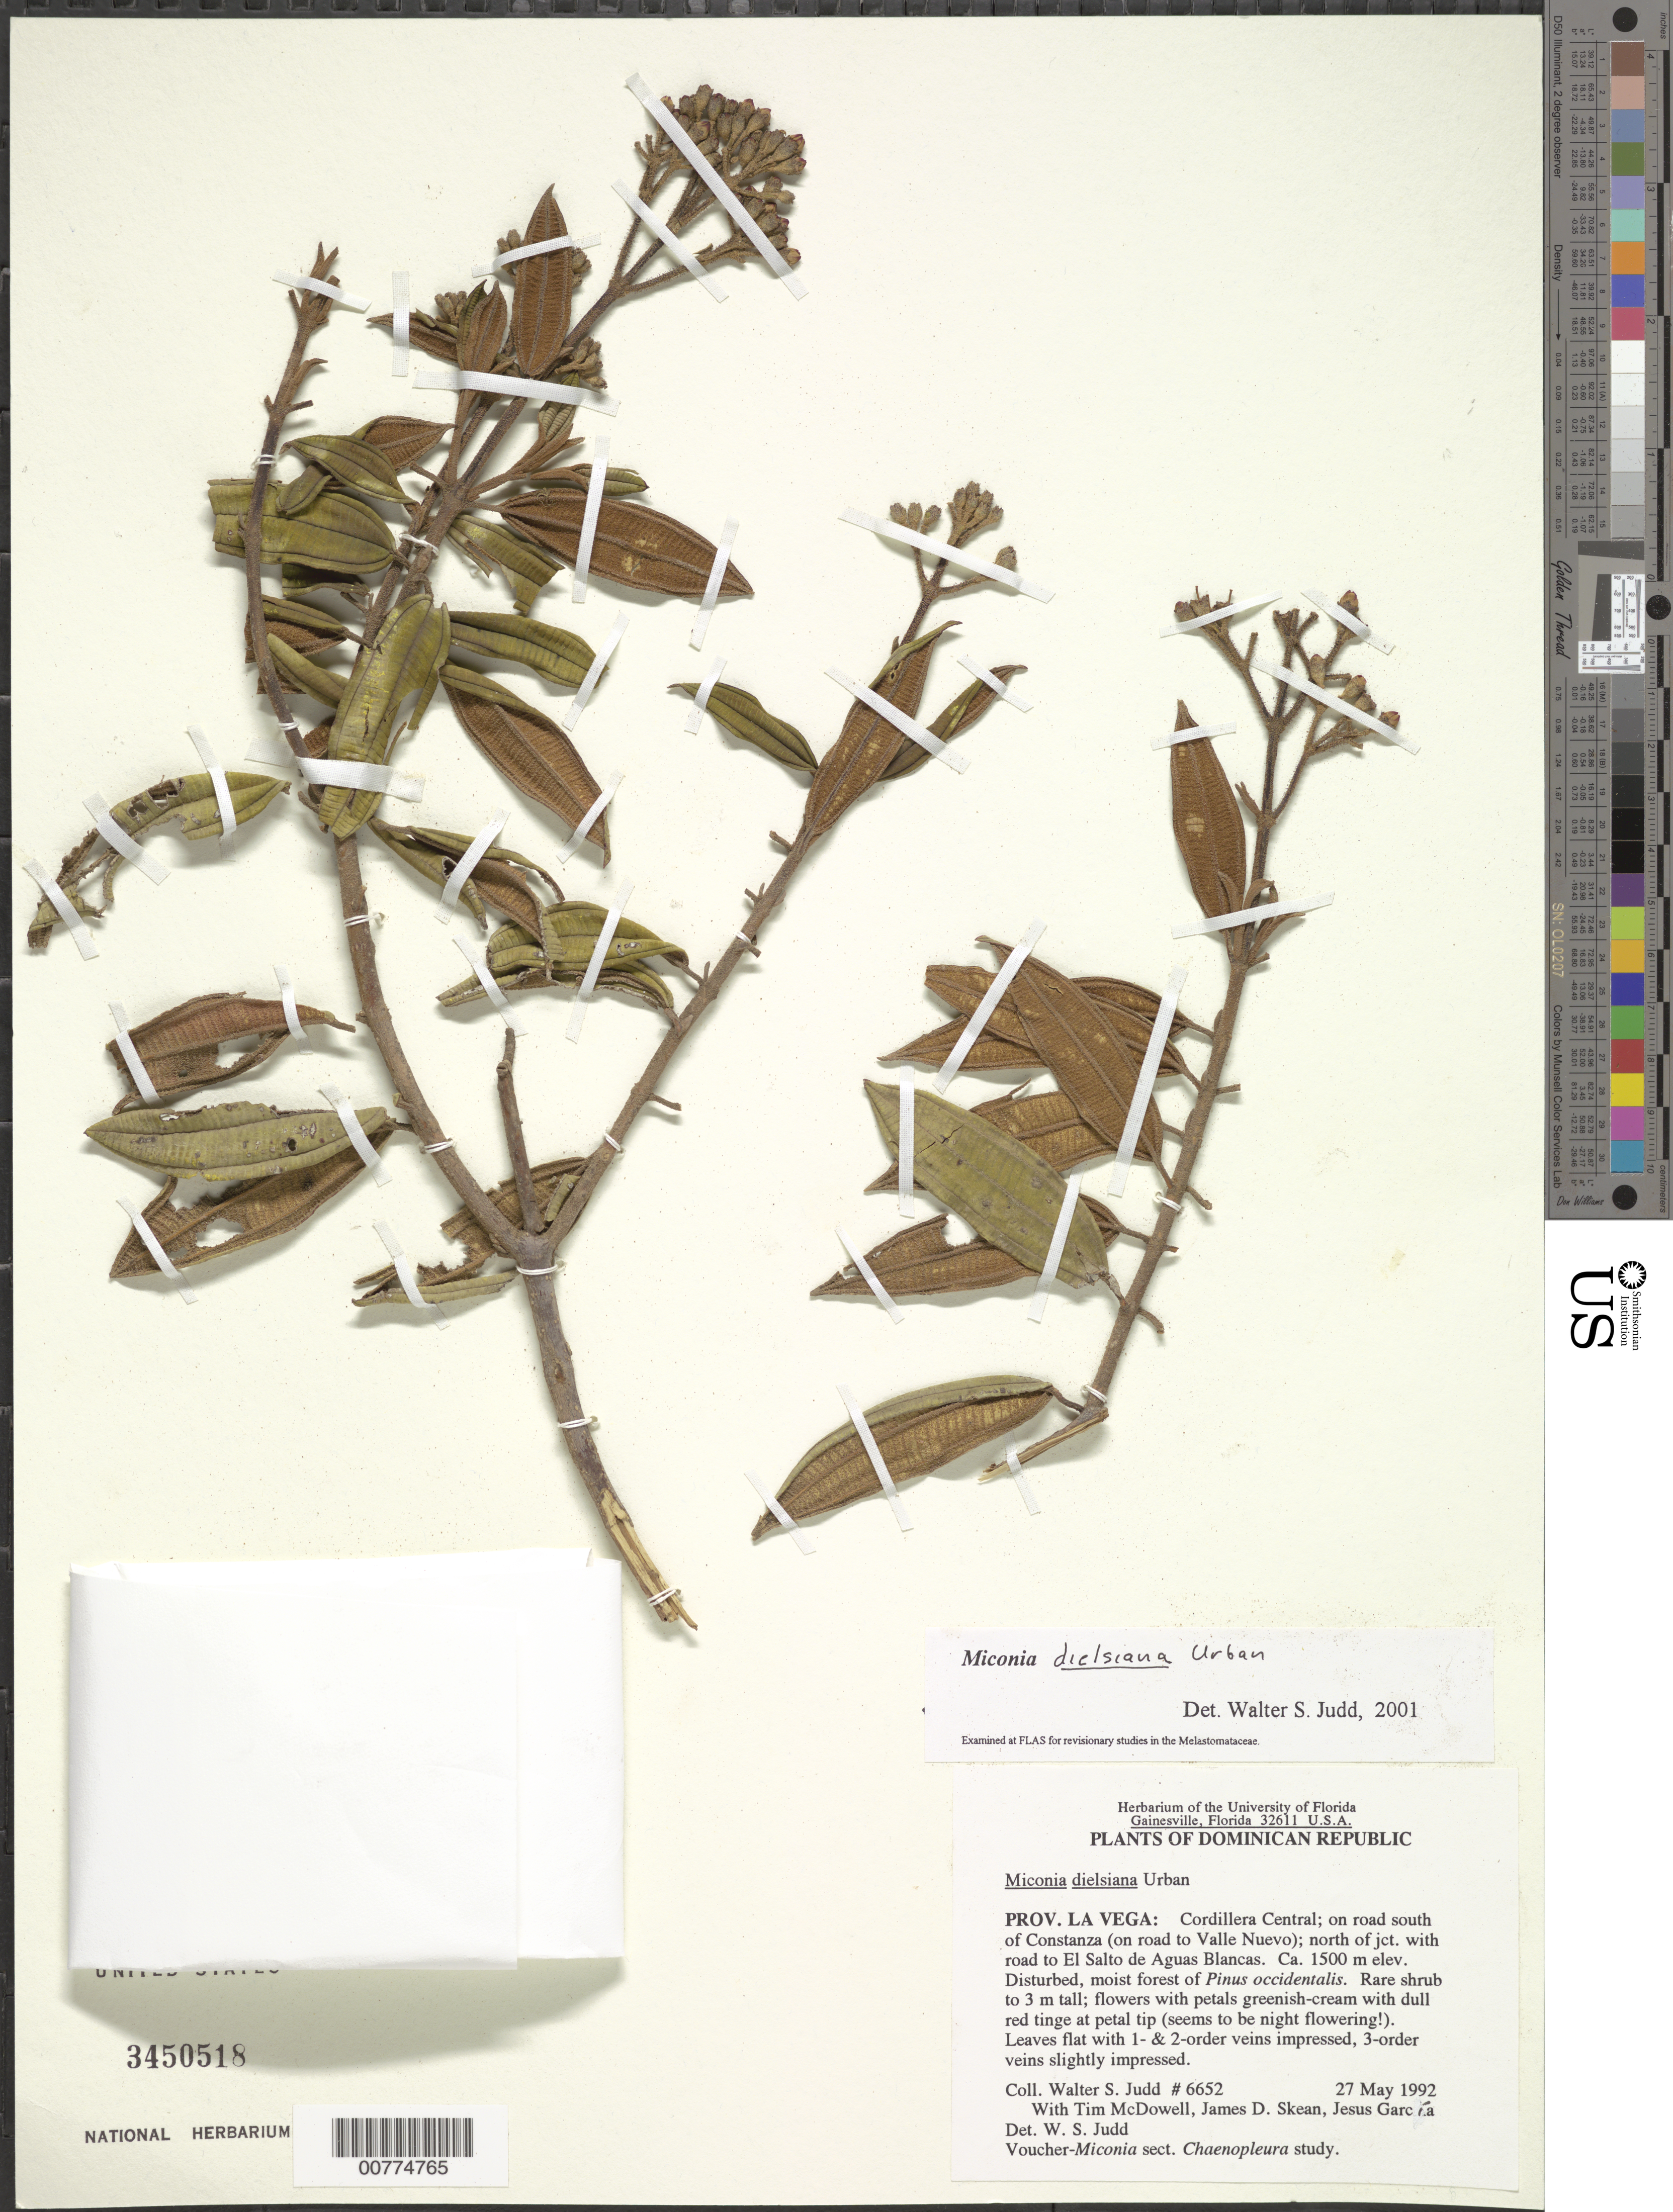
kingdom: Plantae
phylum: Tracheophyta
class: Magnoliopsida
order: Myrtales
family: Melastomataceae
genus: Miconia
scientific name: Miconia dielsiana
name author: Urb.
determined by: Judd, Walter S.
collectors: W. S. Judd, T. McDowell, J. D. Skean & J. García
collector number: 6652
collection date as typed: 27 May 1992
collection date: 1992-05-27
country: Dominican Republic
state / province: La Vega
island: Hispaniola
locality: Cordillera Central, on road south of Constanza (on road to Valle Nuevo); north of jct. with road to El Salto de Aguas Blancas.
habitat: Disturbed, moist forest of Pinus occidentalis.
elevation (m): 1500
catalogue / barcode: US 3450518